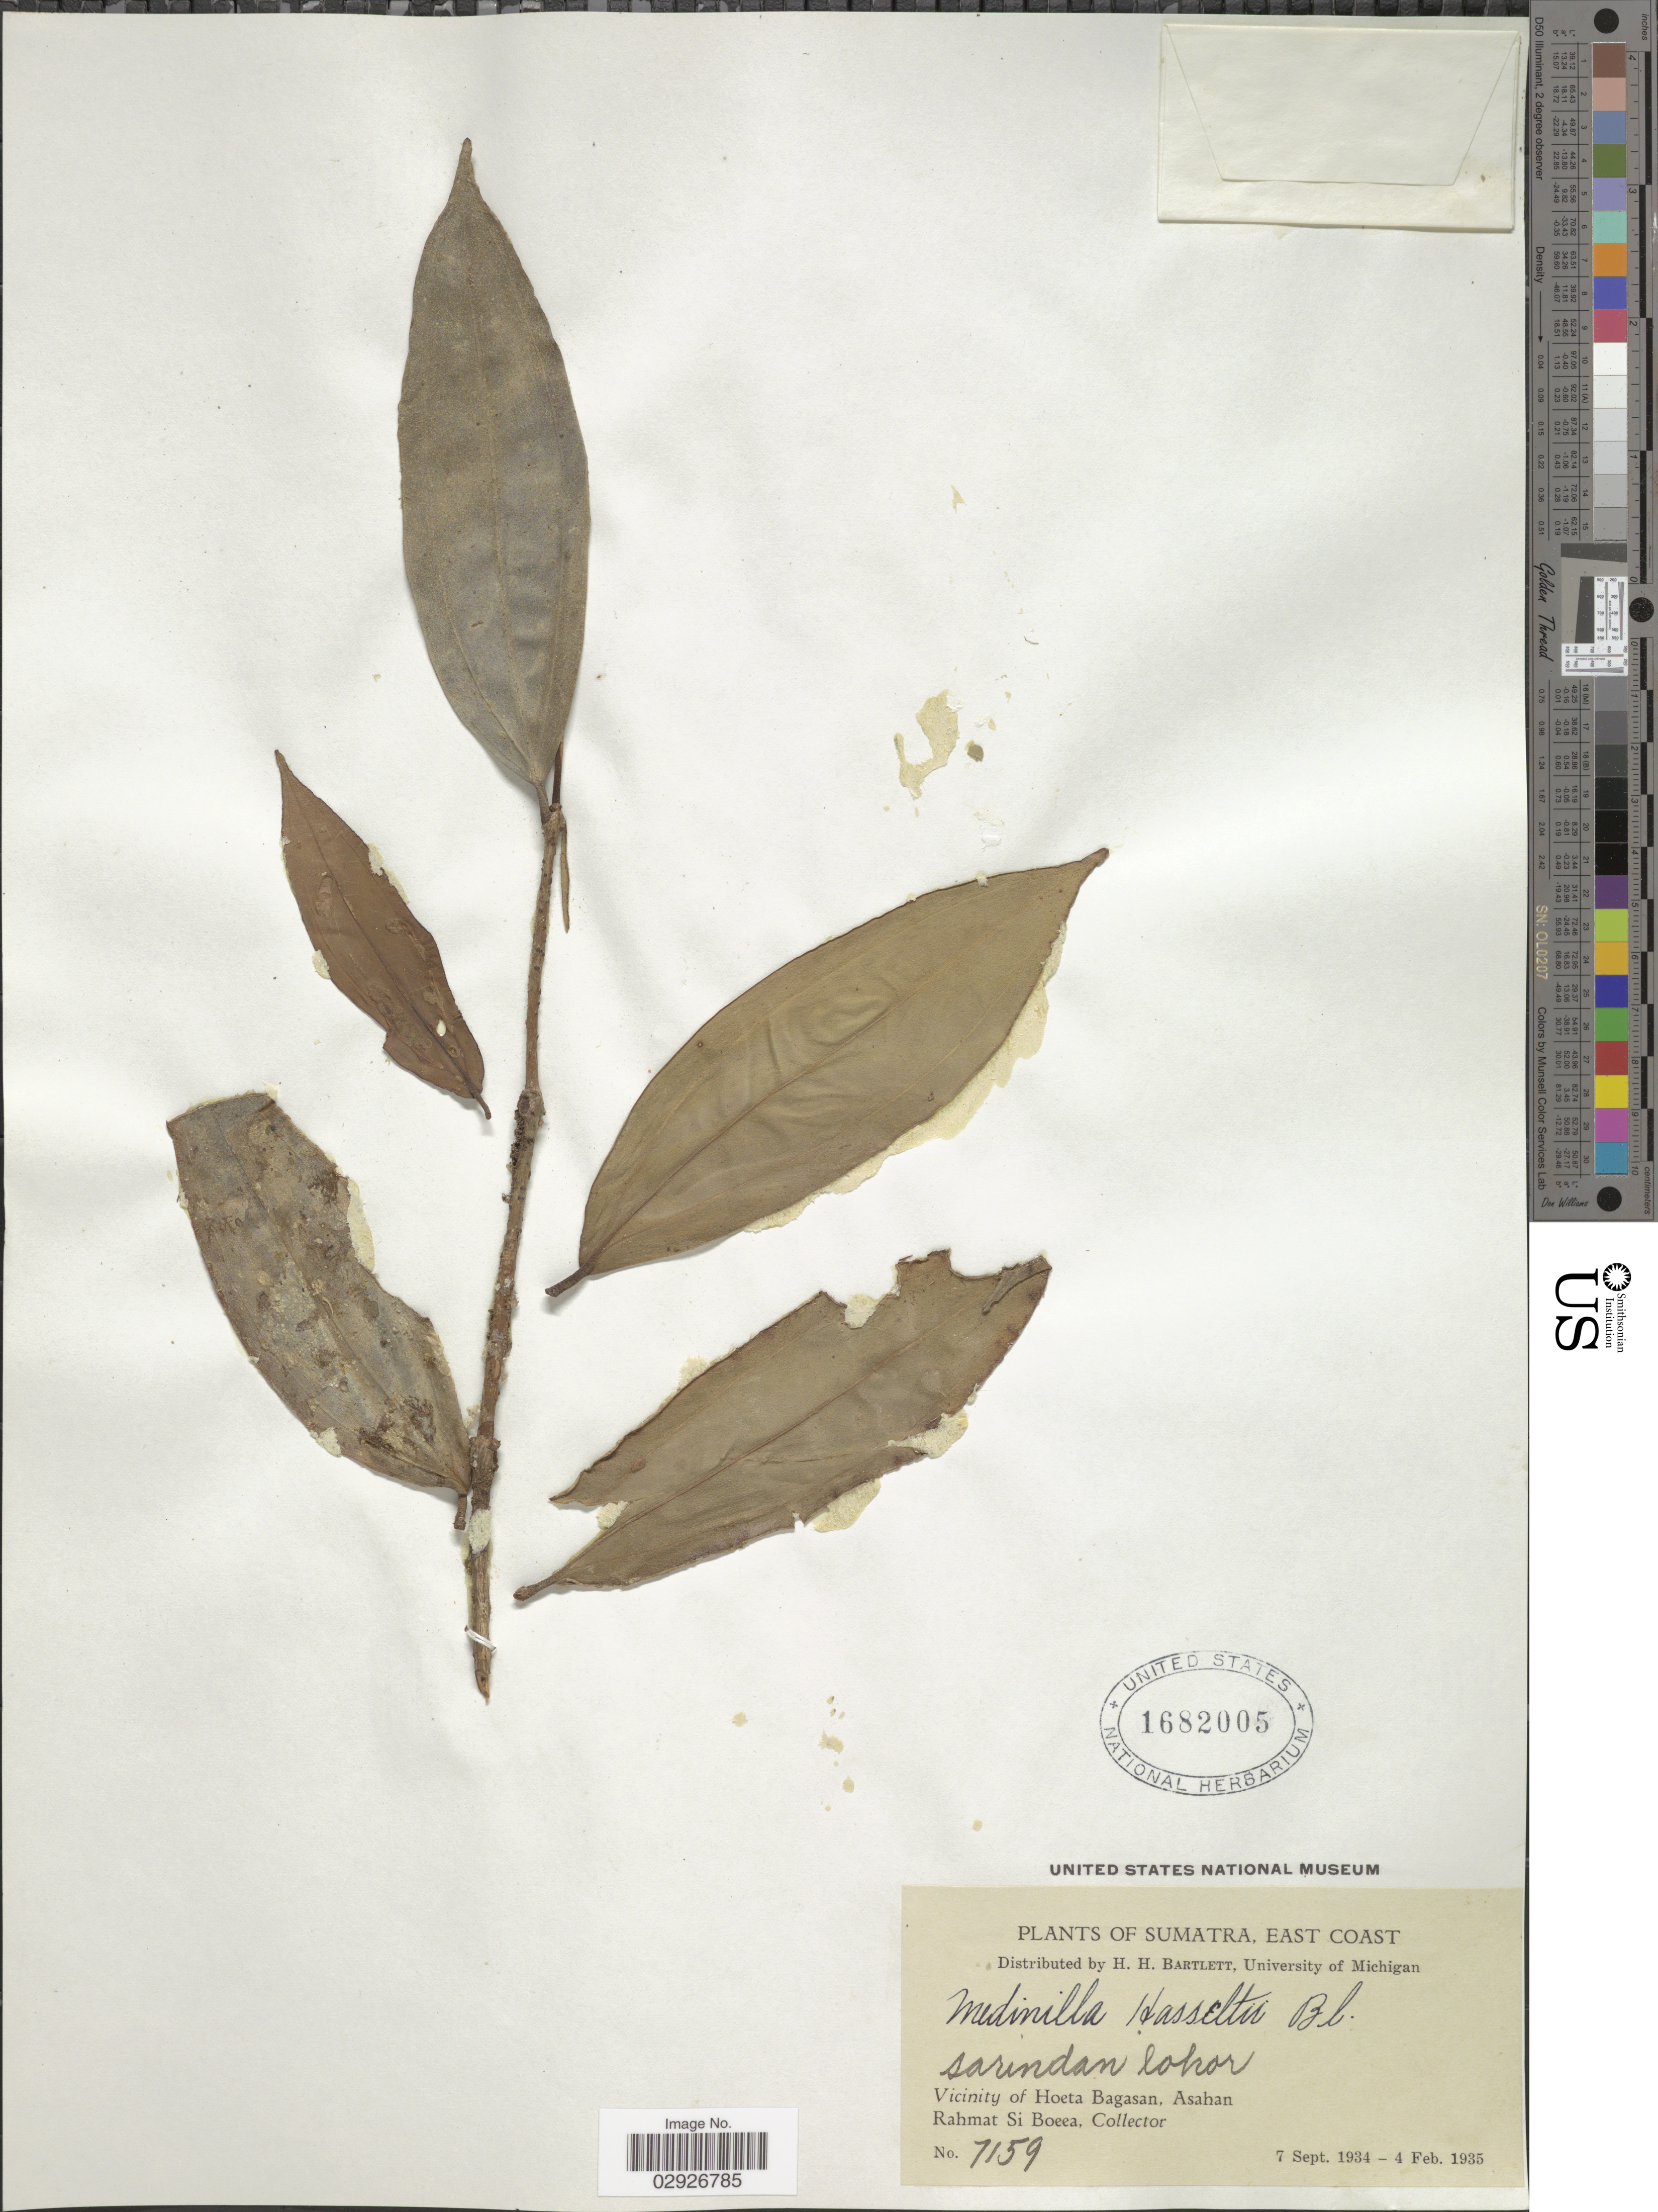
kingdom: Plantae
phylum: Tracheophyta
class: Magnoliopsida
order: Myrtales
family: Melastomataceae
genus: Medinilla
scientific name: Medinilla hasseltii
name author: Blume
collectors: Rahmat Si Boeea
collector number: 7159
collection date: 1934-09-07/1935-02-04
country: Indonesia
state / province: Sumatra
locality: East Coast. Vicinity of Hoeta Bagasan, Asahan.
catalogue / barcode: US 1682005